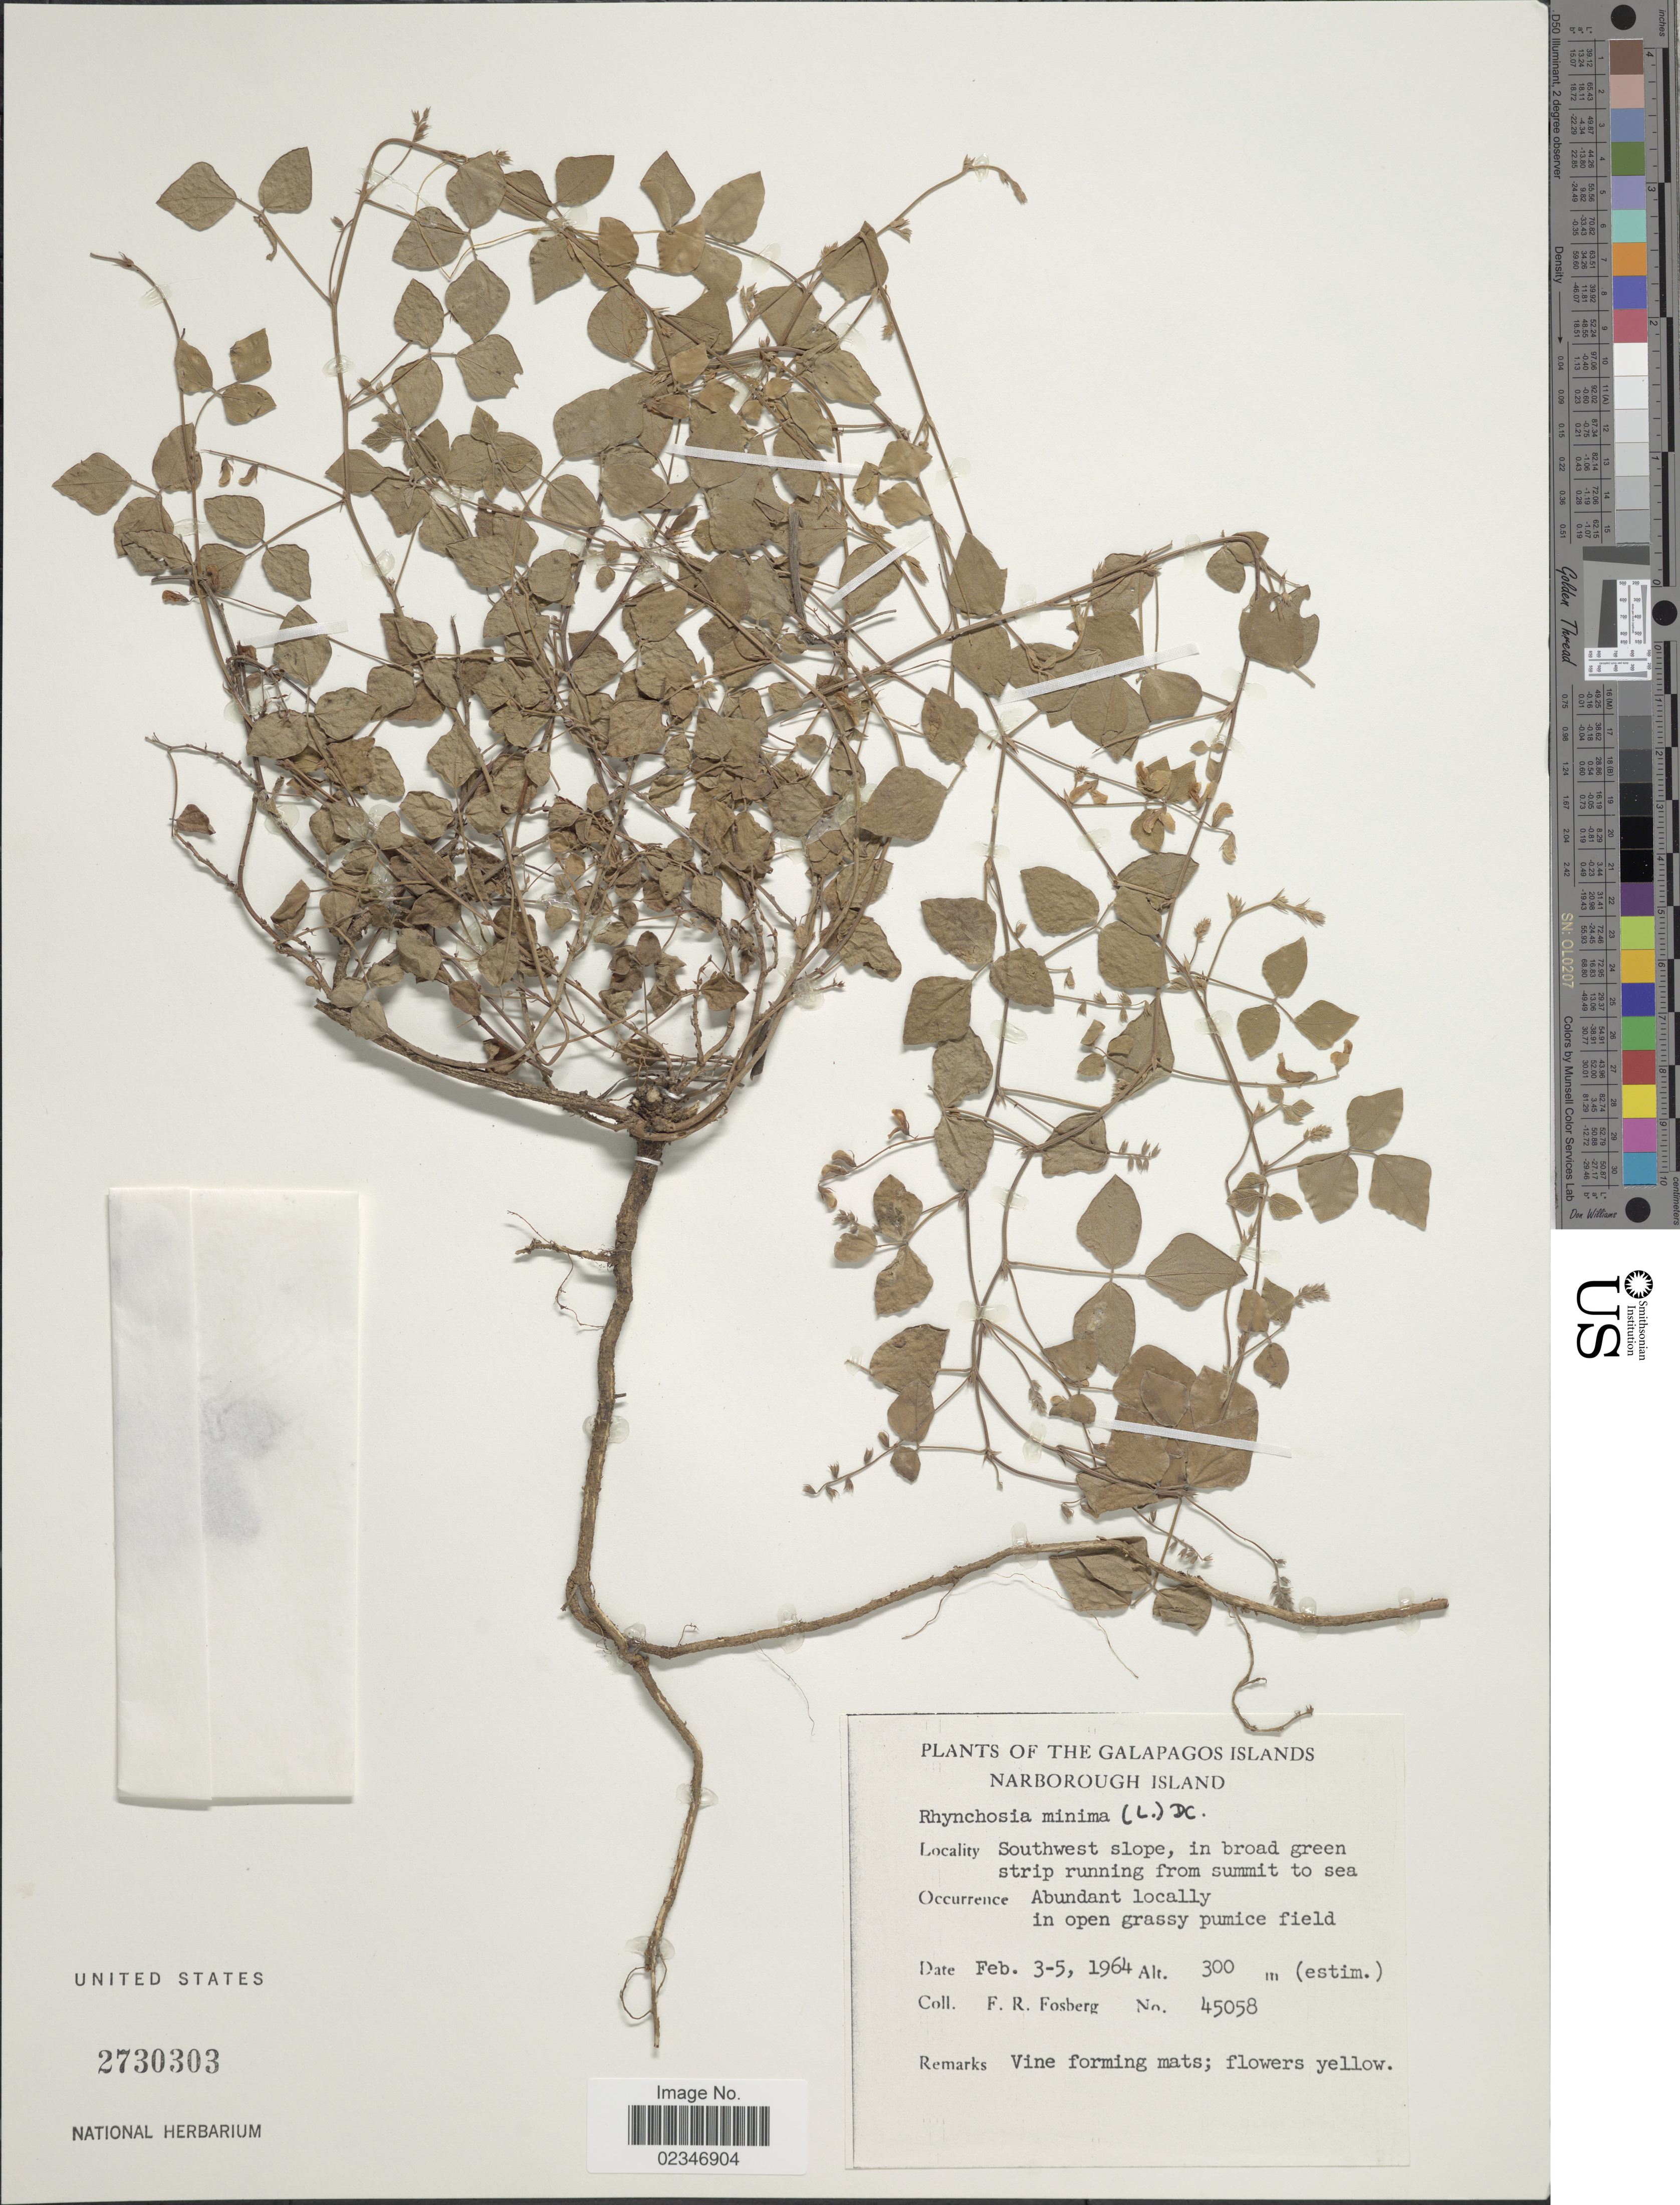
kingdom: Plantae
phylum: Tracheophyta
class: Magnoliopsida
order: Fabales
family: Fabaceae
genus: Rhynchosia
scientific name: Rhynchosia minima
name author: (L.) DC.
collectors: F. R. Fosberg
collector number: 45058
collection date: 1964-02-03/1964-02-05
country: Ecuador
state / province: Colón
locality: The Galapagos Islands, Narborough Island, southwest slope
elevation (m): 300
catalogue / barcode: US 2730303